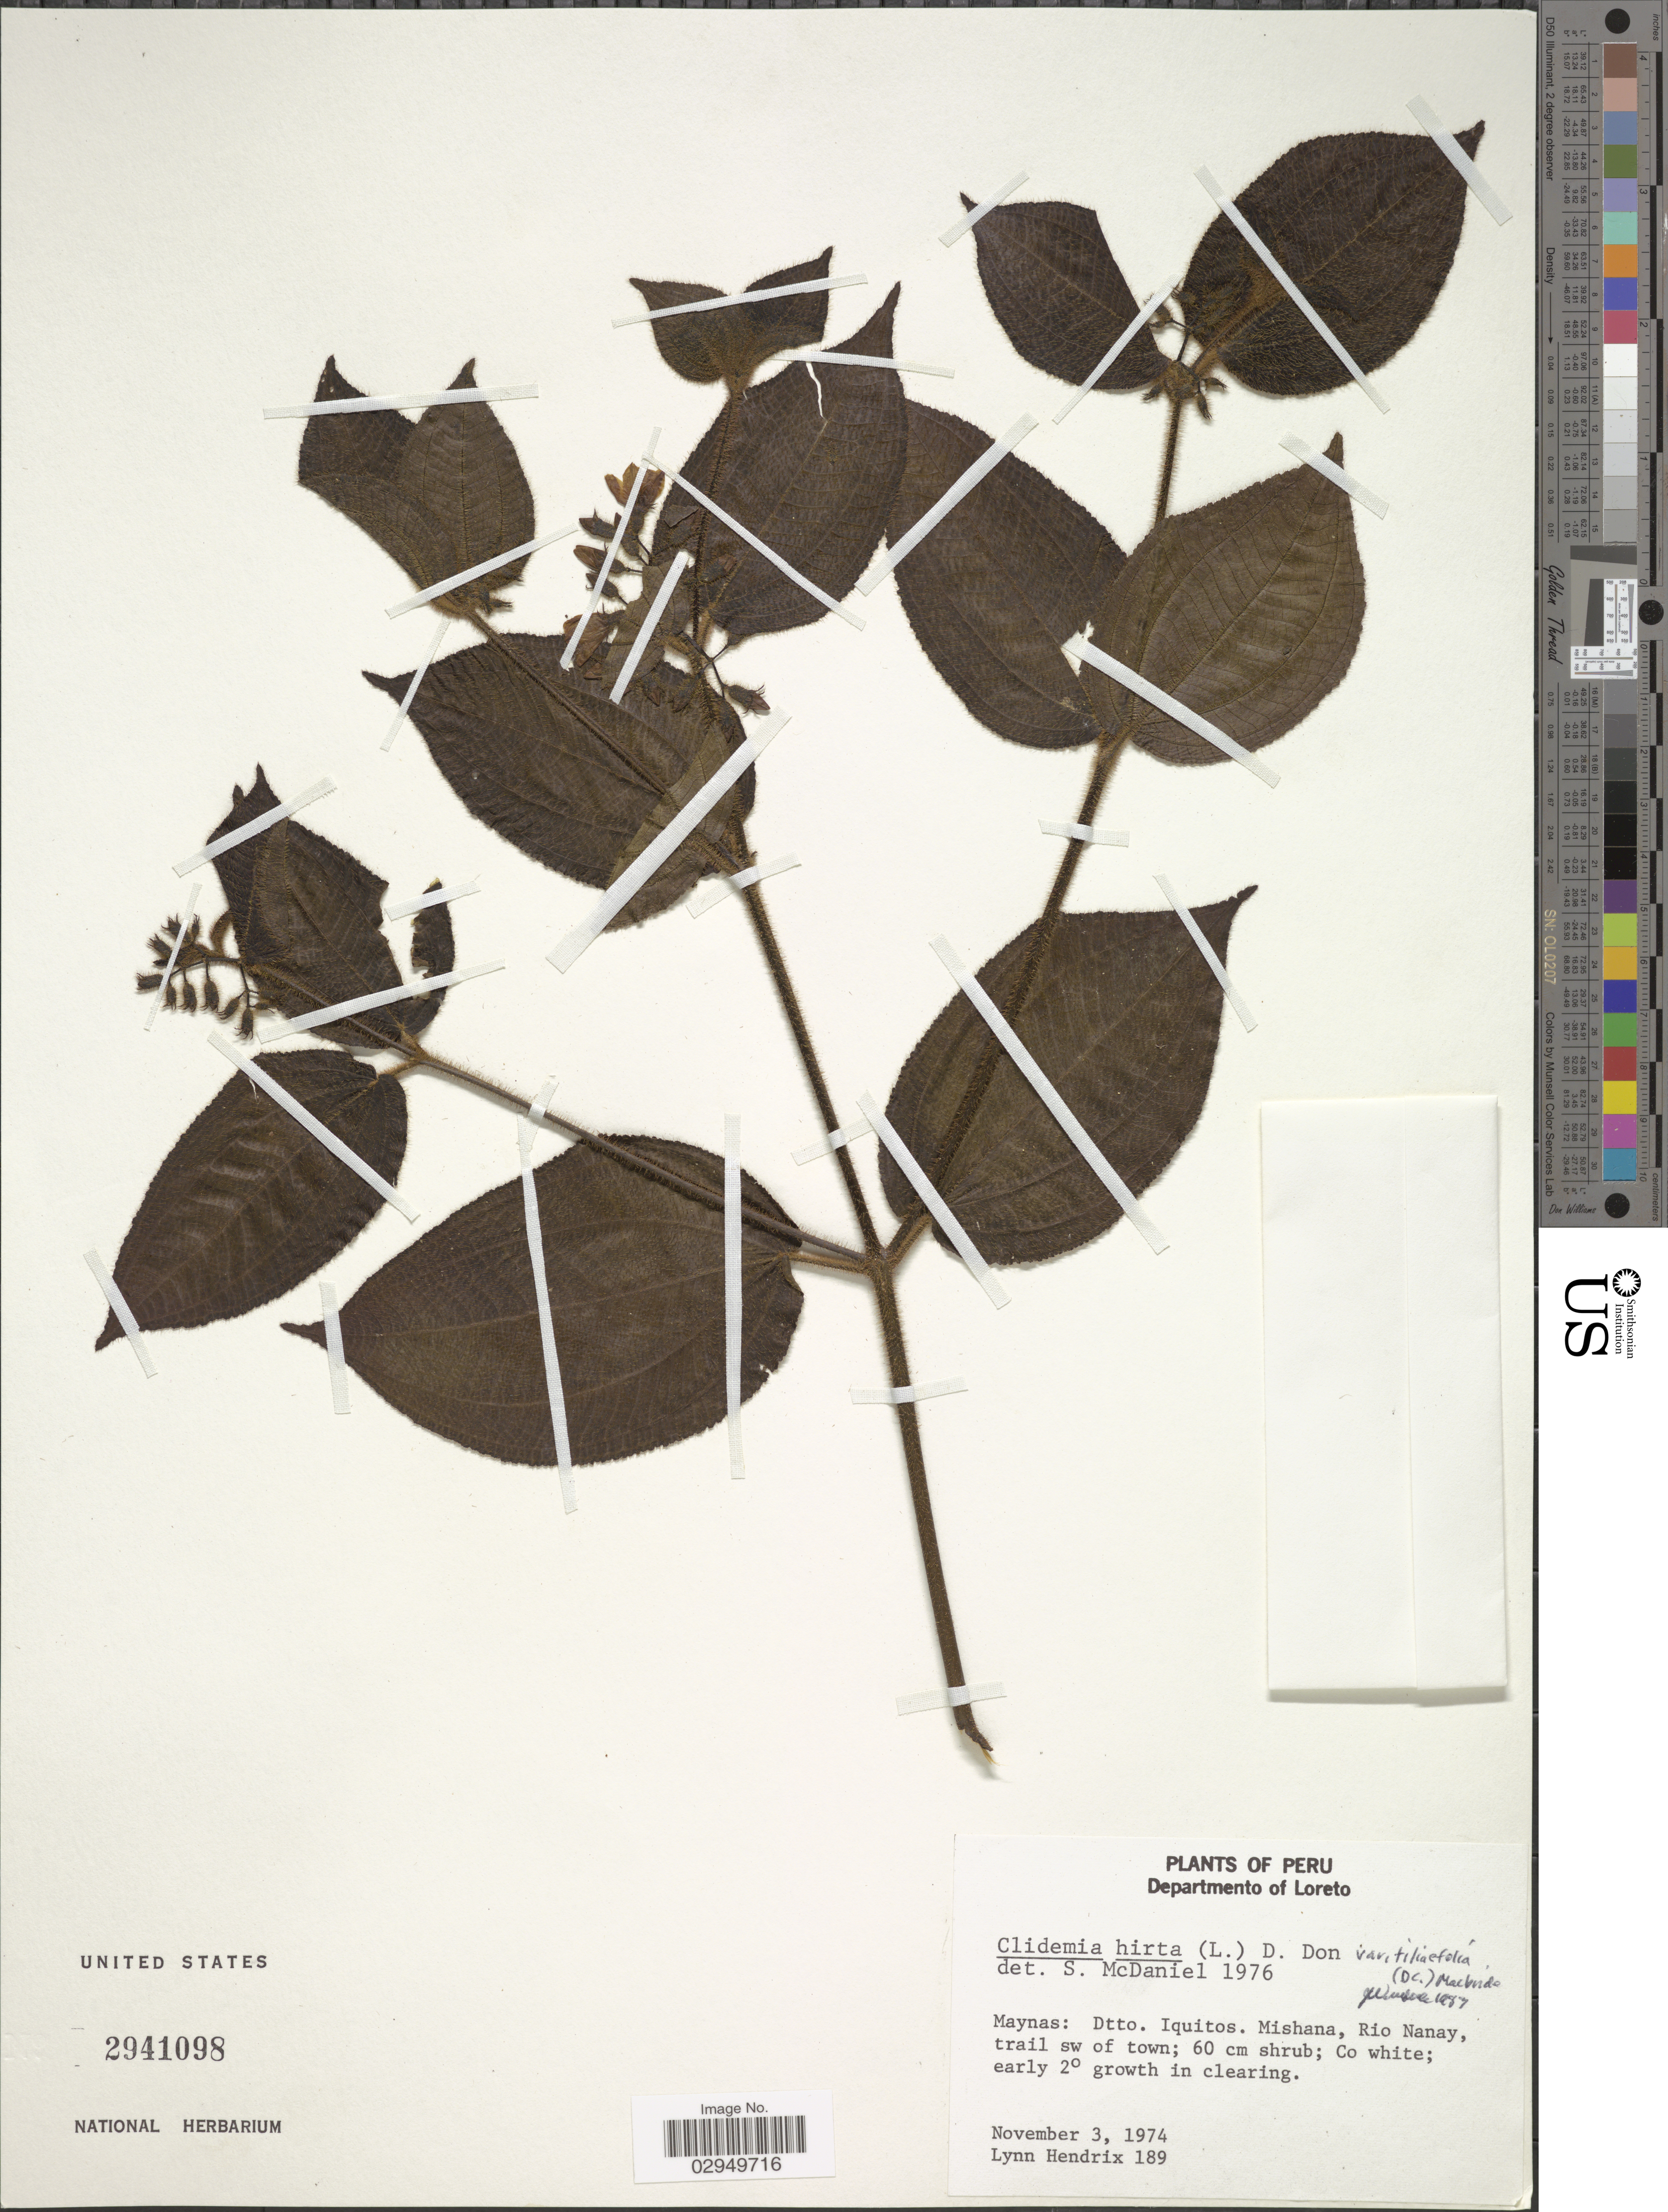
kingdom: Plantae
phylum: Tracheophyta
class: Magnoliopsida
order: Myrtales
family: Melastomataceae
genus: Clidemia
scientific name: Clidemia hirta var. tiliifolia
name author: (DC.) J.F. Macbr.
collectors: L. Hendrix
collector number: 189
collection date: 1974-11-03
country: Peru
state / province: Loreto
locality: Departmento of Loreto. Maynas: Dtto. Iquitos. Mishana, Rio Nanay, trail sw of town.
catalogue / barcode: US 2941098